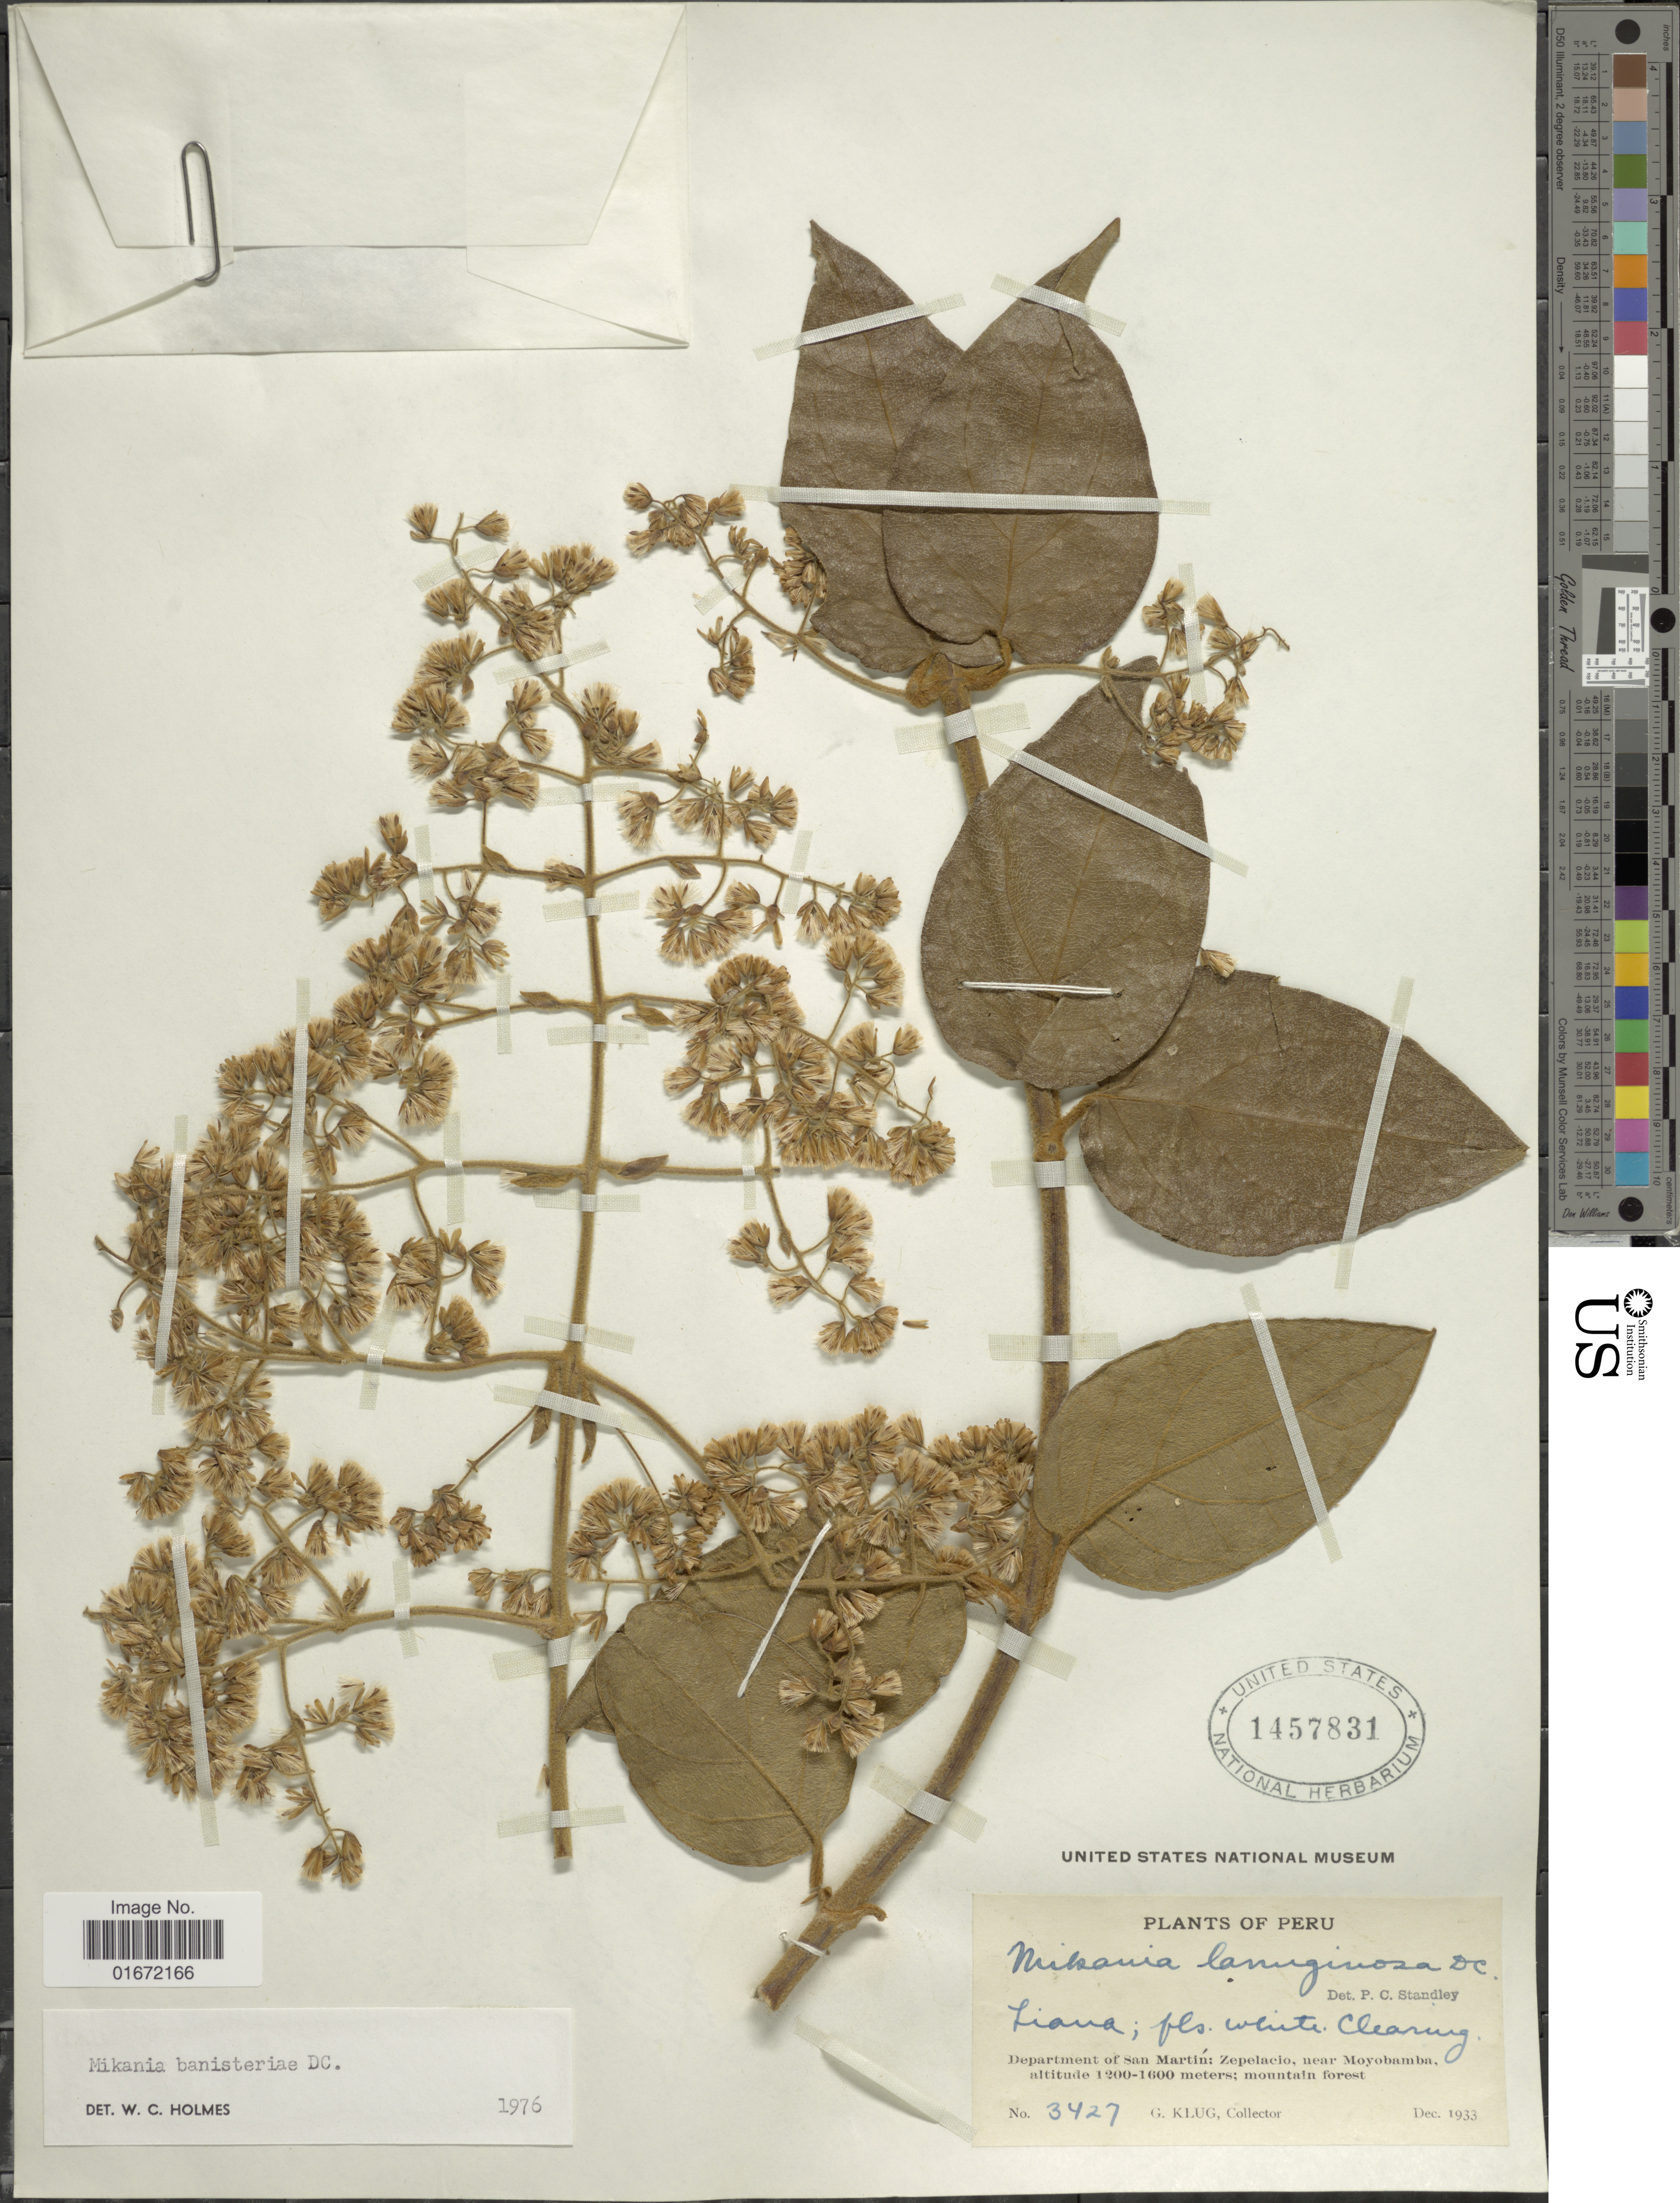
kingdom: Plantae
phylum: Tracheophyta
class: Magnoliopsida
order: Asterales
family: Asteraceae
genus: Mikania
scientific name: Mikania banisteriae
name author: DC.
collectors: G. Klug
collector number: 3427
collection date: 1933-12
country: Peru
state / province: San Martín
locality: Department of San Martín: Zepelacio, near Moyobamba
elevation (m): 1200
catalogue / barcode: US 1457831